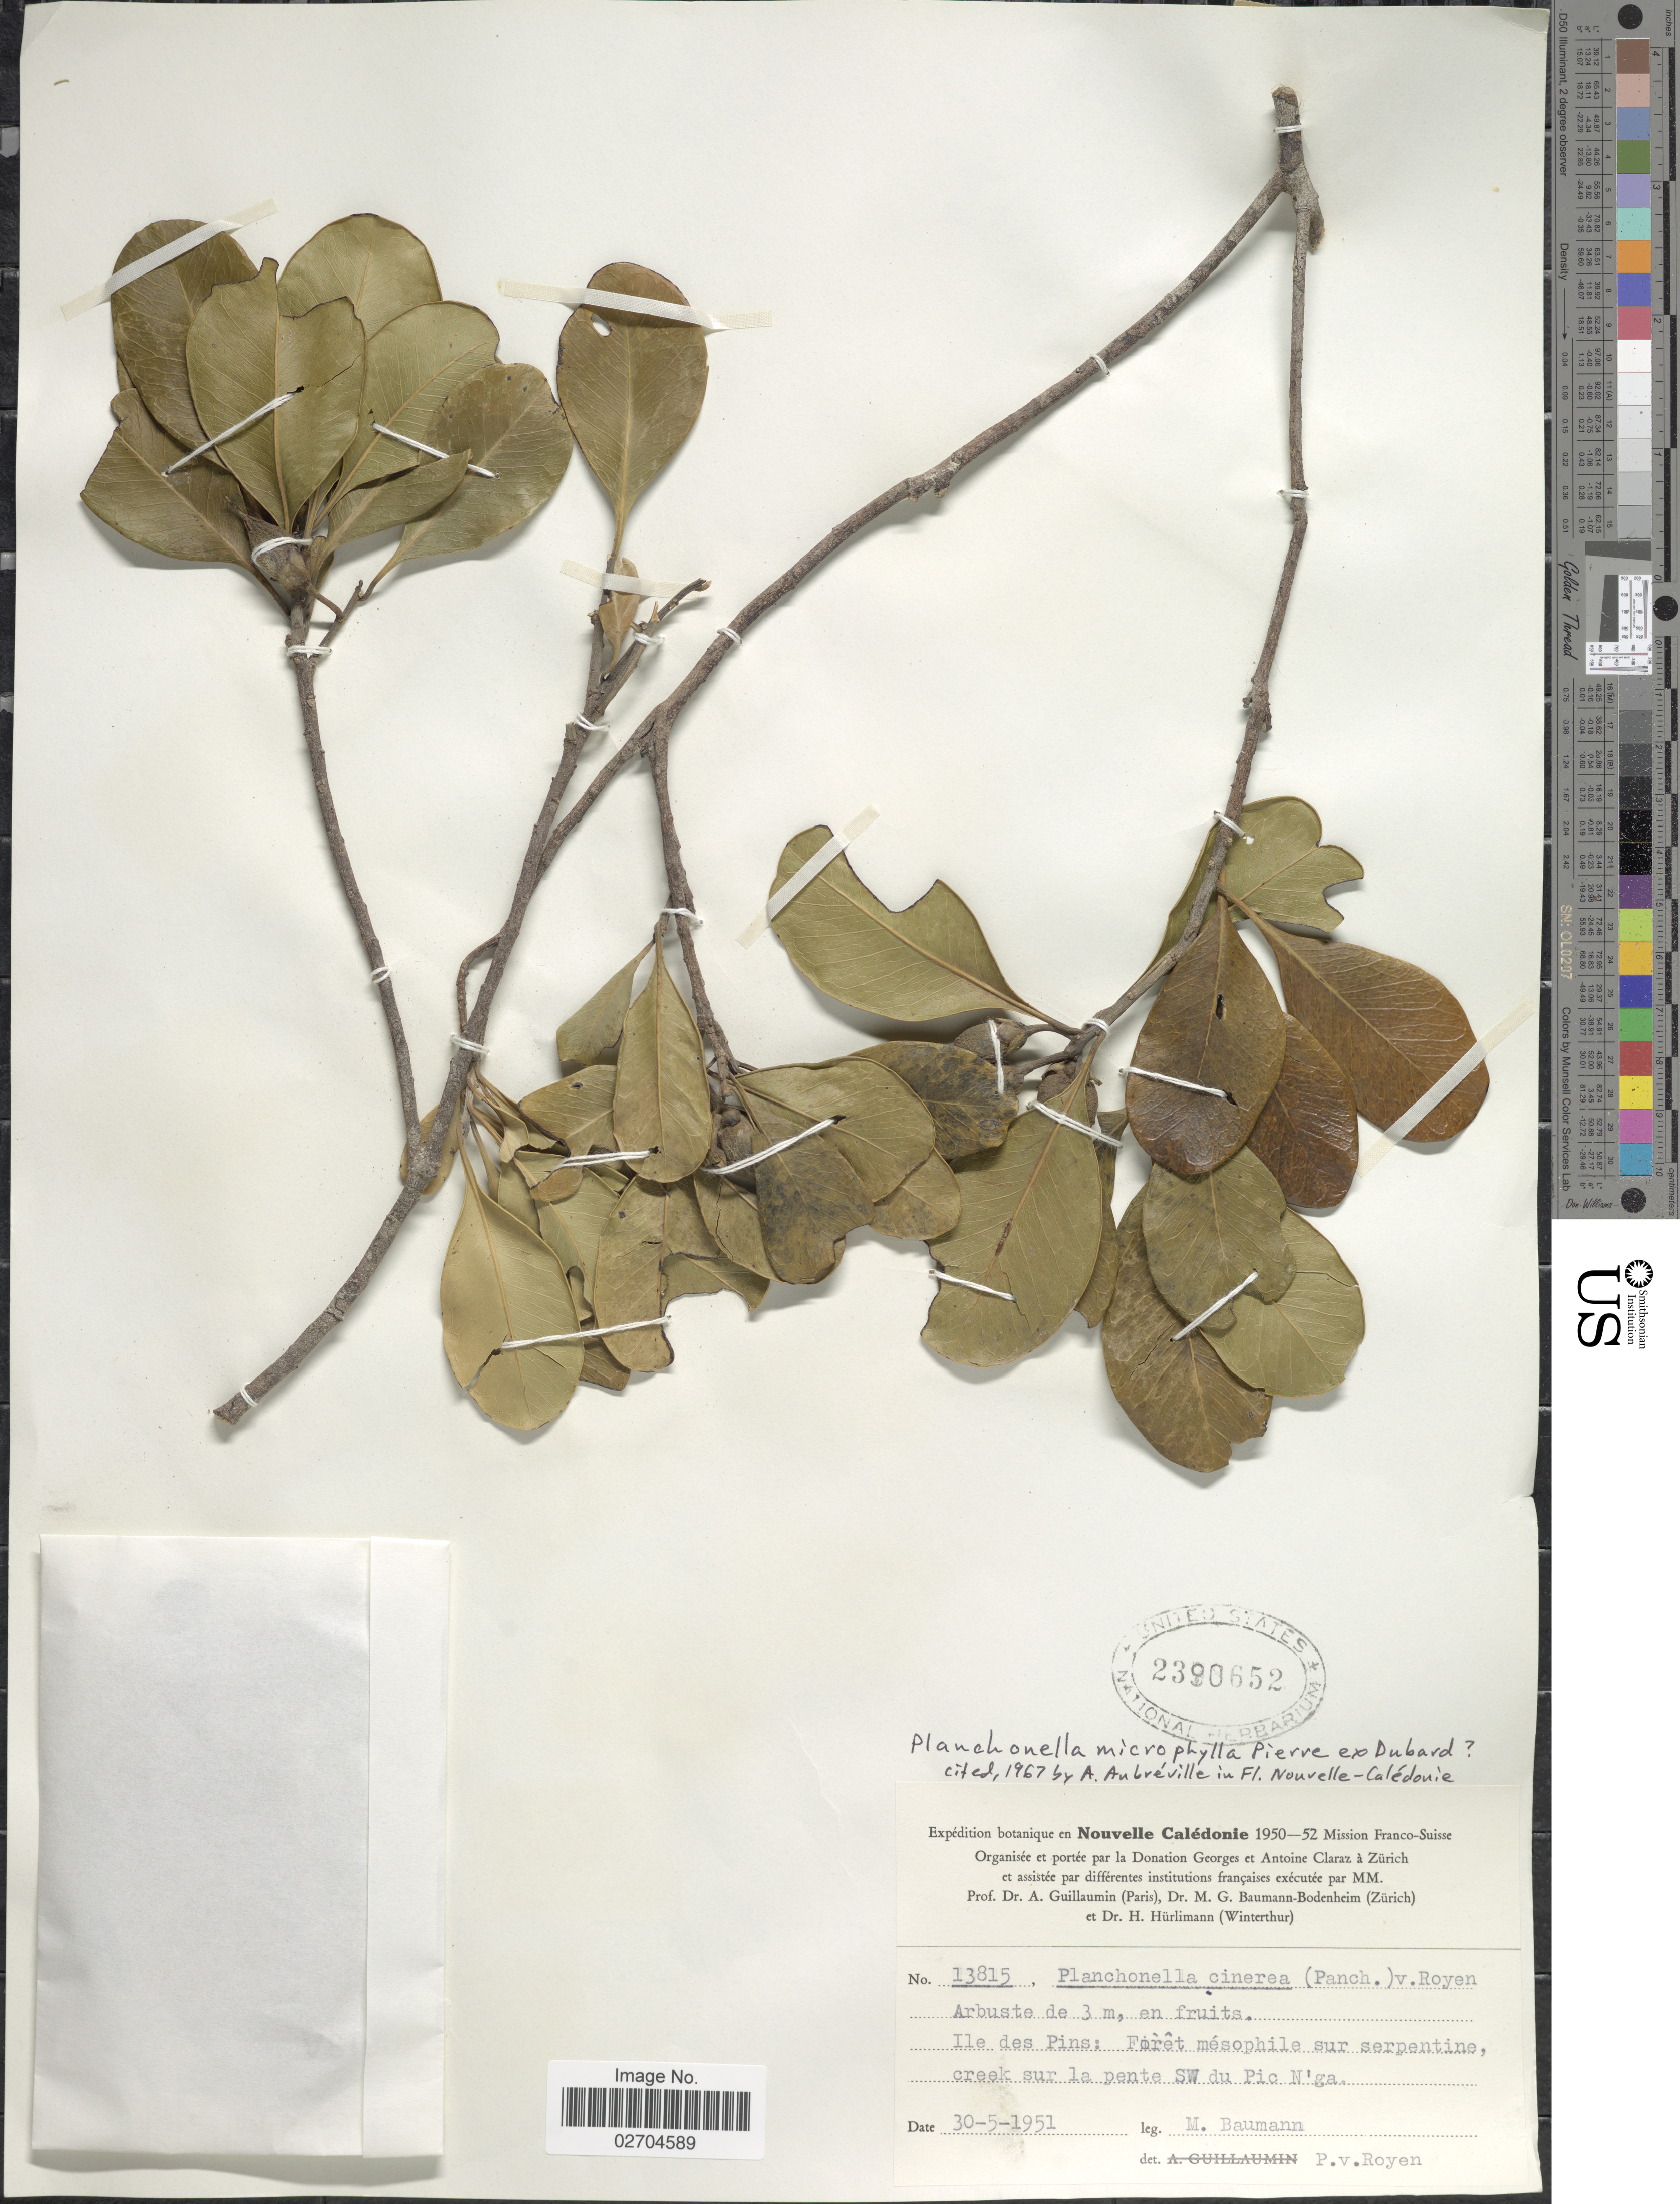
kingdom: Plantae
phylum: Tracheophyta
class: Magnoliopsida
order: Ericales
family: Sapotaceae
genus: Planchonella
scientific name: Planchonella microphylla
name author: Pierre ex Dubard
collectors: M. Baumann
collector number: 13815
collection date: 1951-05-30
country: New Caledonia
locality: Novelle Caledonie. Ile des Pins, sur la pente SW du Pic N'ga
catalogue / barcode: US 2390652